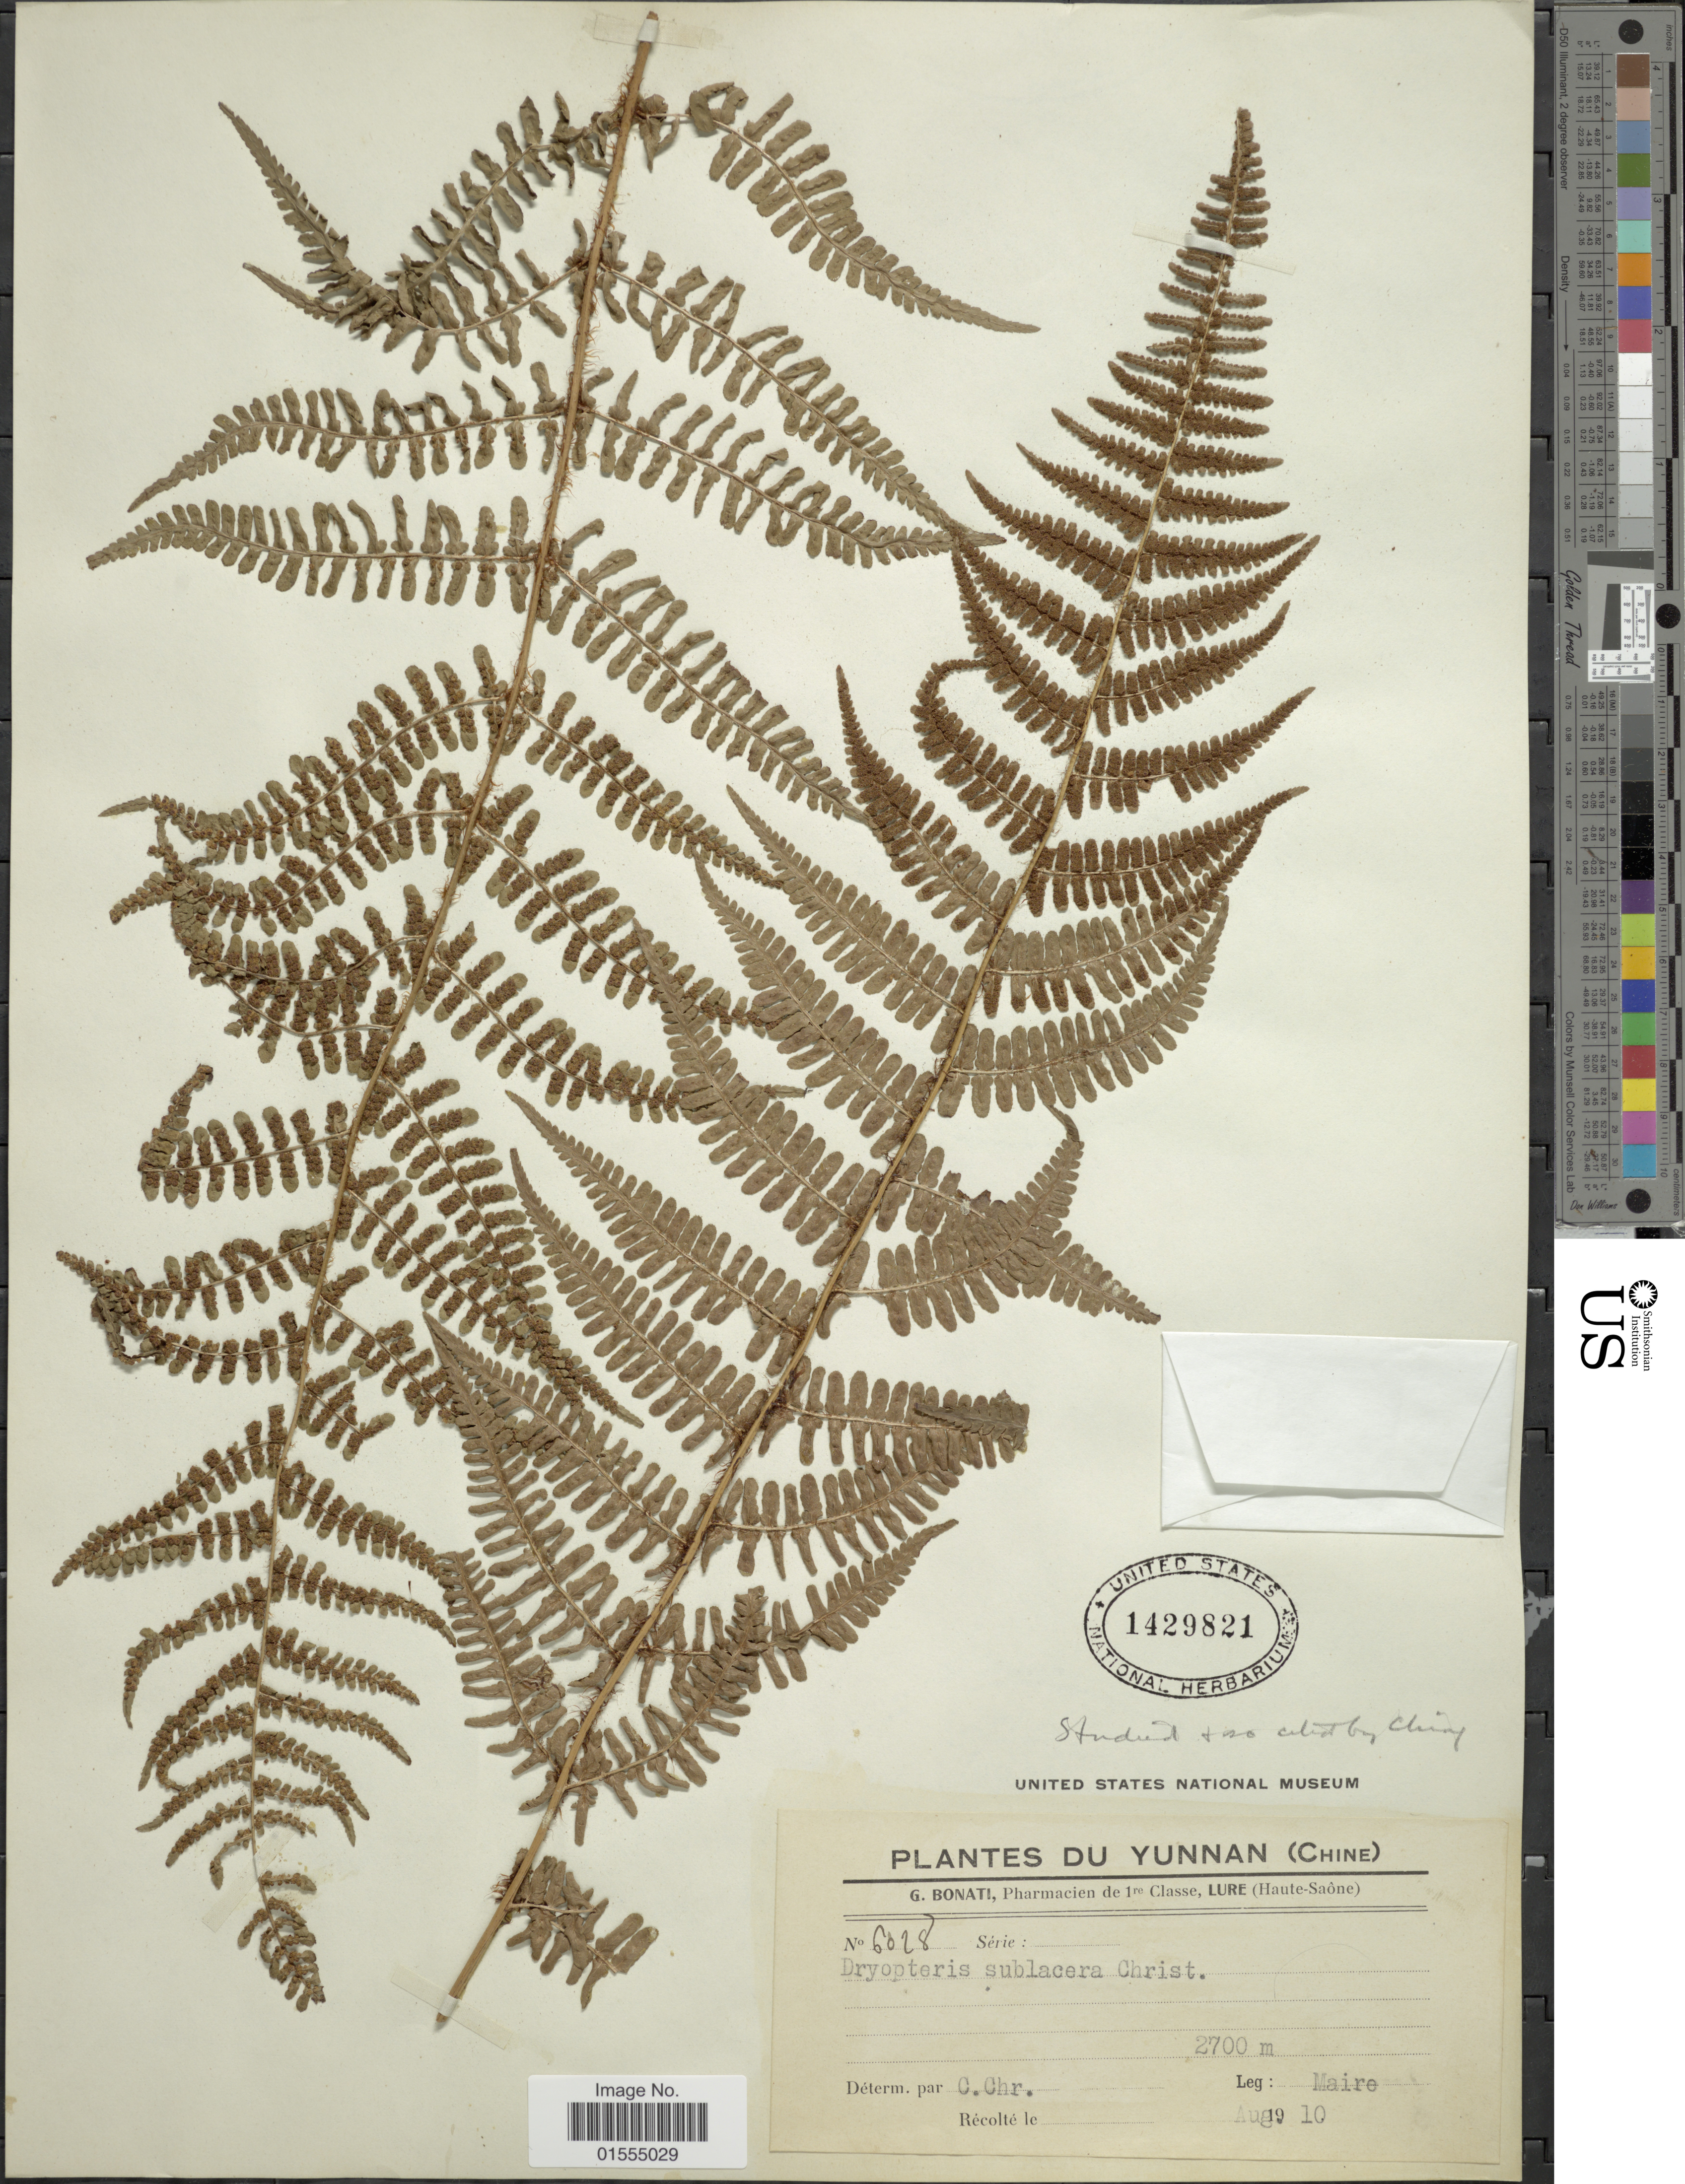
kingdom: Plantae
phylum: Tracheophyta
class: Polypodiopsida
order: Polypodiales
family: Dryopteridaceae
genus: Dryopteris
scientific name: Dryopteris sublacera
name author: Christ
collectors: Maire, --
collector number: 6028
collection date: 1910-08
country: China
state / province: Yunnan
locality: Yunnan (Chine)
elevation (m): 2700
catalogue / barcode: US 1429821